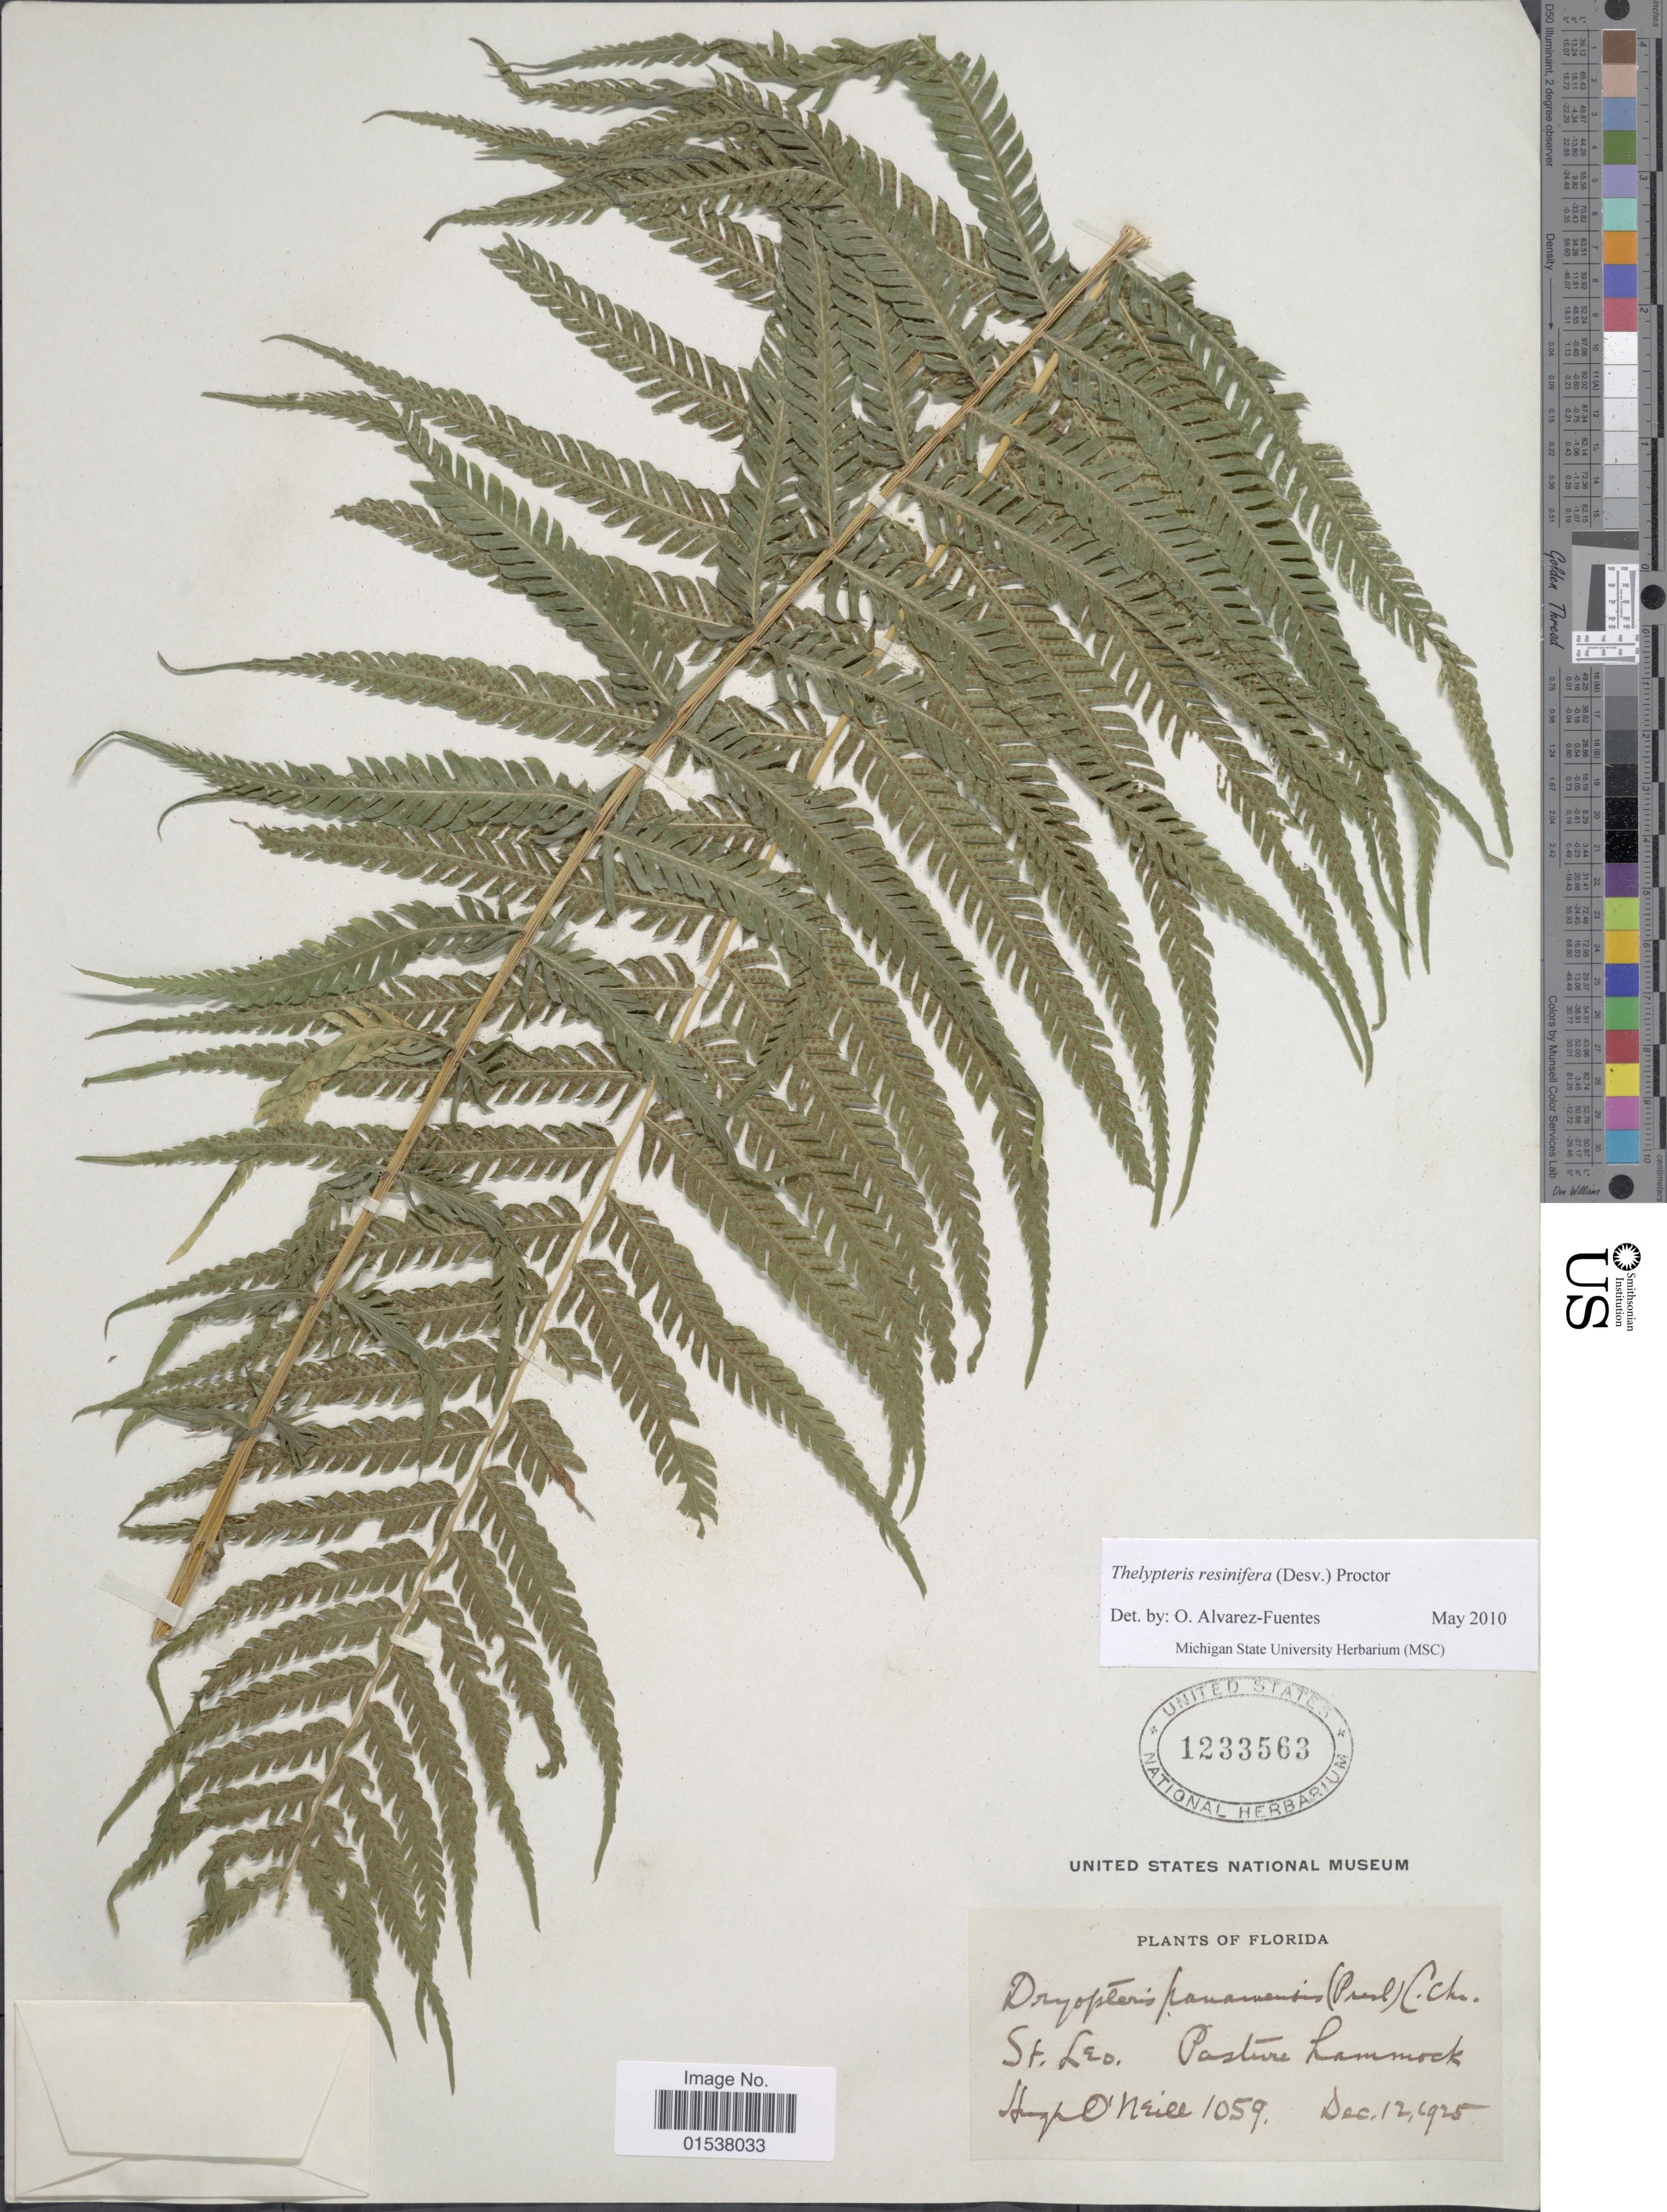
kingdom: Plantae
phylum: Tracheophyta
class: Polypodiopsida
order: Polypodiales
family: Thelypteridaceae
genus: Amauropelta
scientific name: Amauropelta resinifera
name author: (Desv.) Pic. Serm.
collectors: H. T. O' Neill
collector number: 1059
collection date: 1925-12-12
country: United States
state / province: Florida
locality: St. Leo, Pasture Hammock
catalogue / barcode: US 1233563